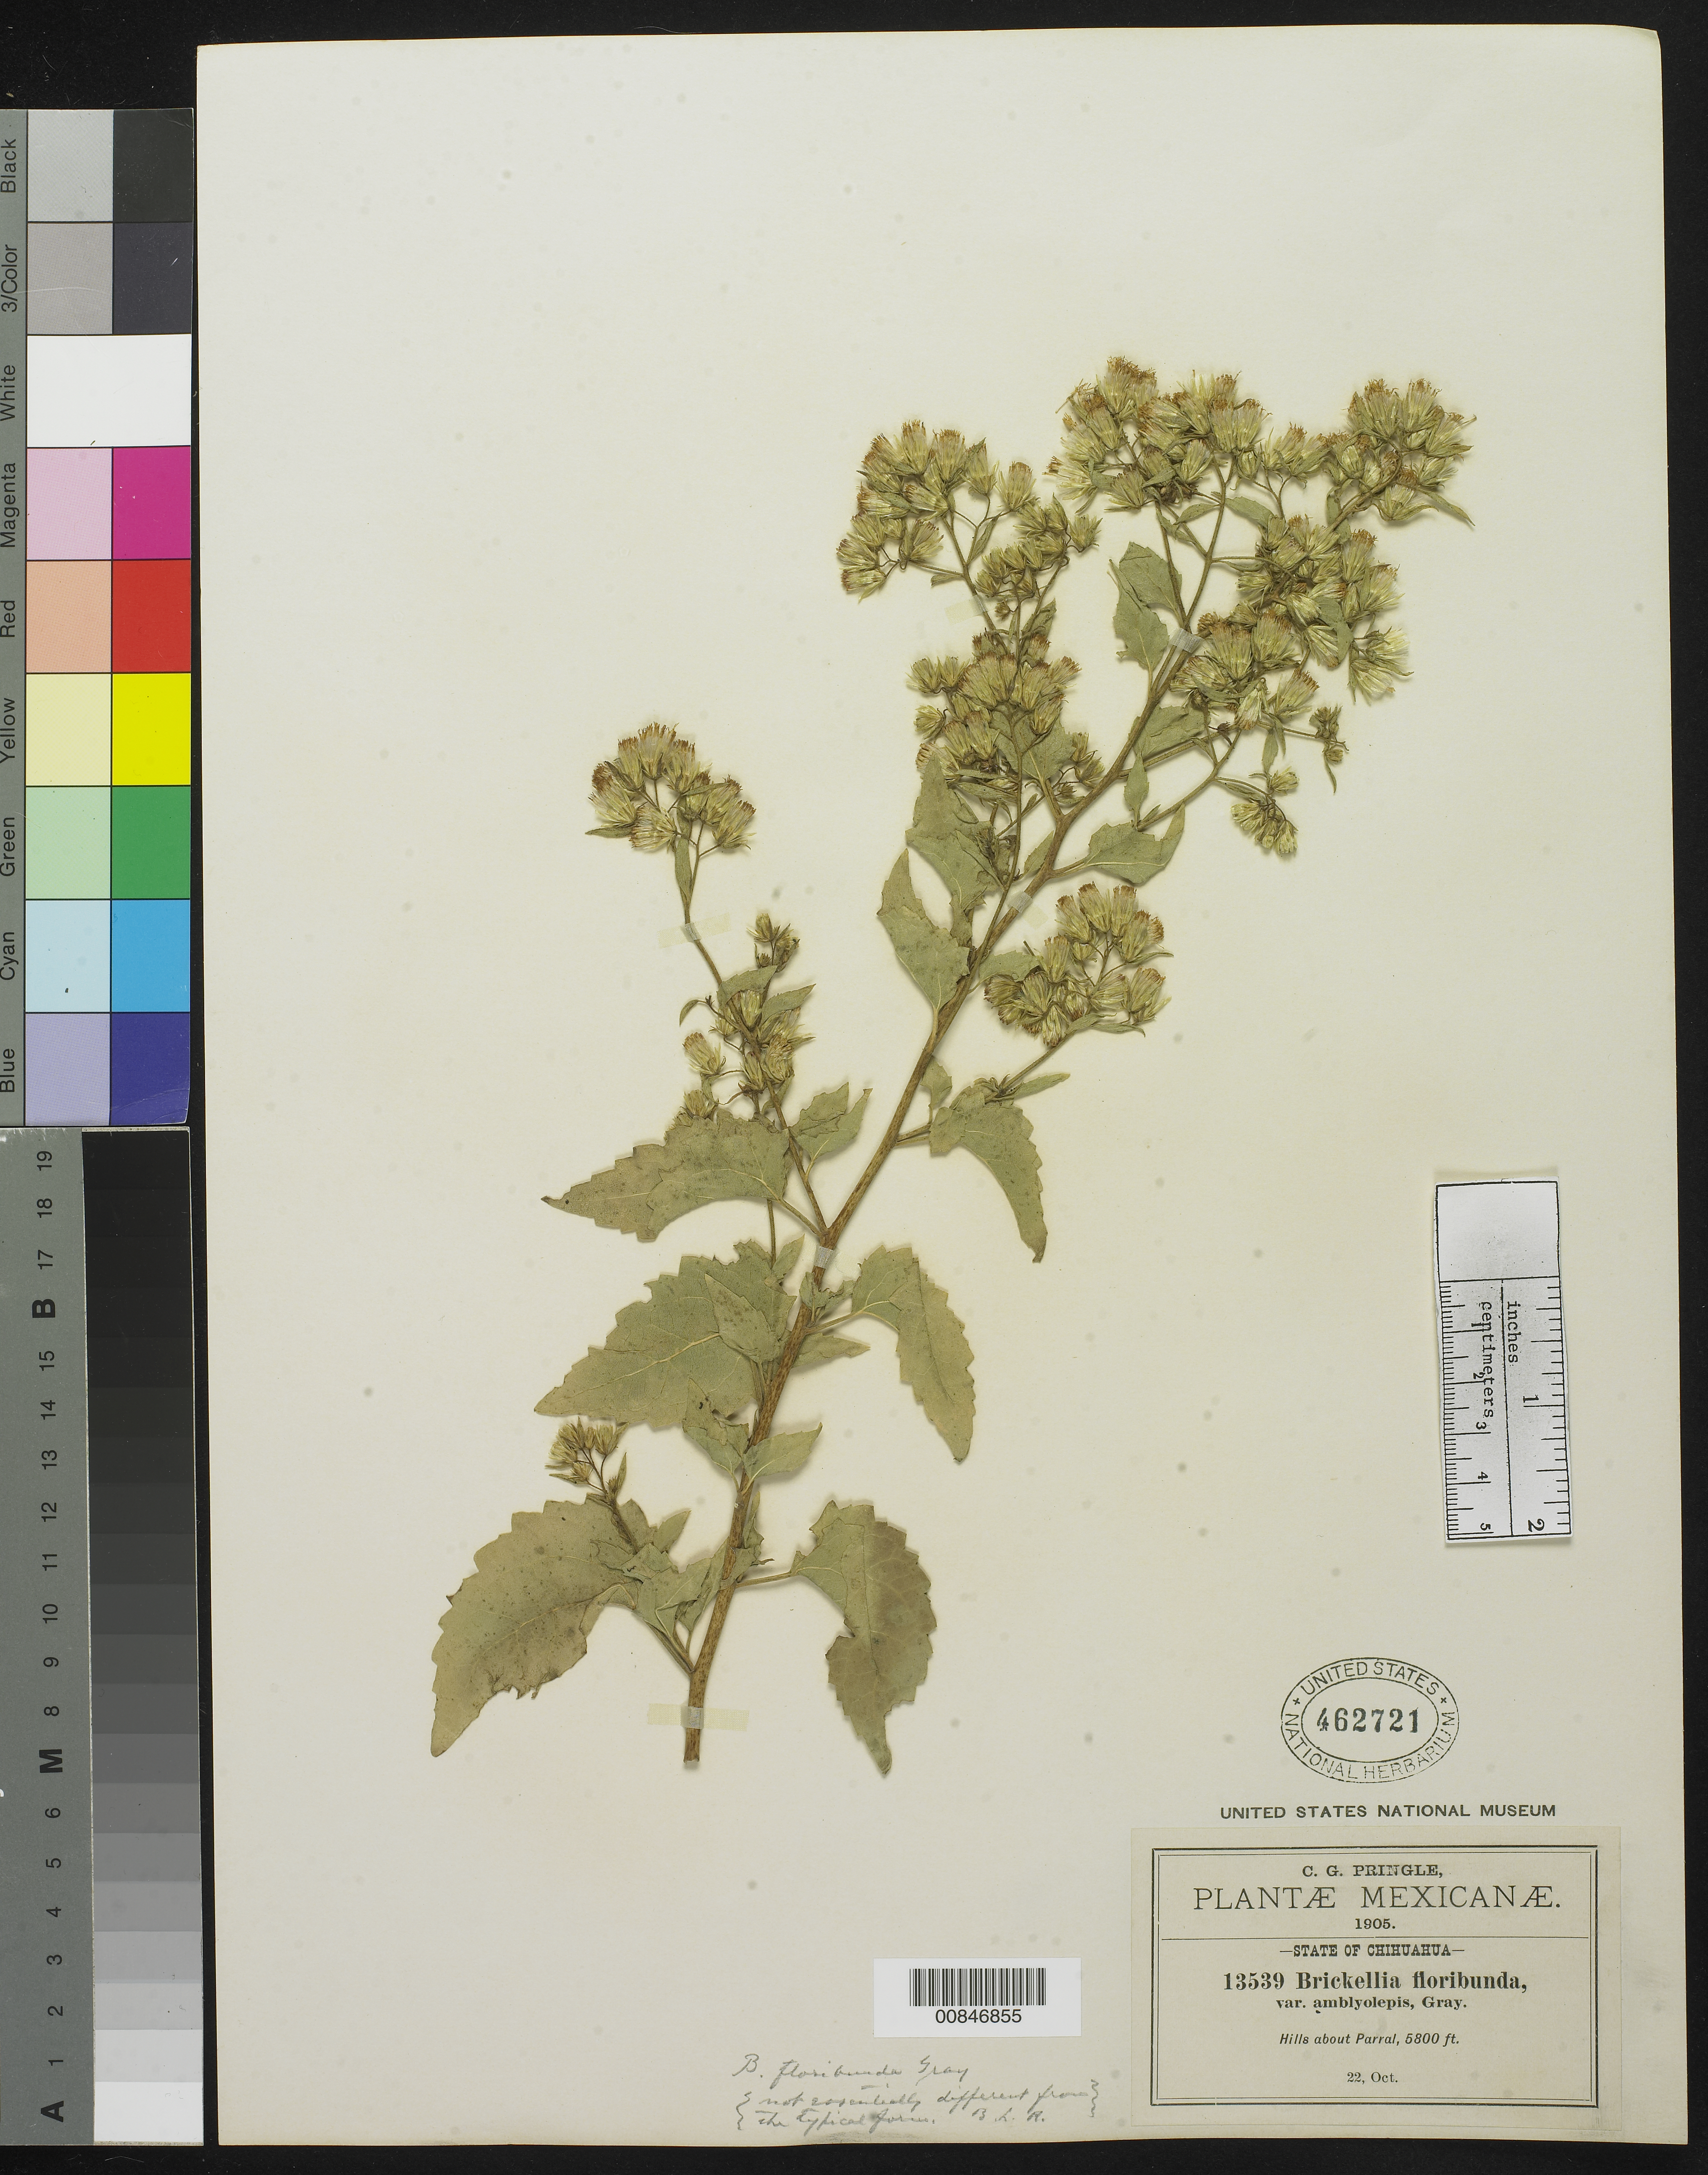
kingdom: Plantae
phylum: Tracheophyta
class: Magnoliopsida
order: Asterales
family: Asteraceae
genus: Brickellia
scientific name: Brickellia floribunda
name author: A. Gray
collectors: C. G. Pringle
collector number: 13539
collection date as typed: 22 Oct 1905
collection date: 1905-10-22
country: Mexico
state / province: Chihuahua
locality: Hills about Parral, Chihuahua.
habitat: Hills.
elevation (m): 1768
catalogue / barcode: US 462721